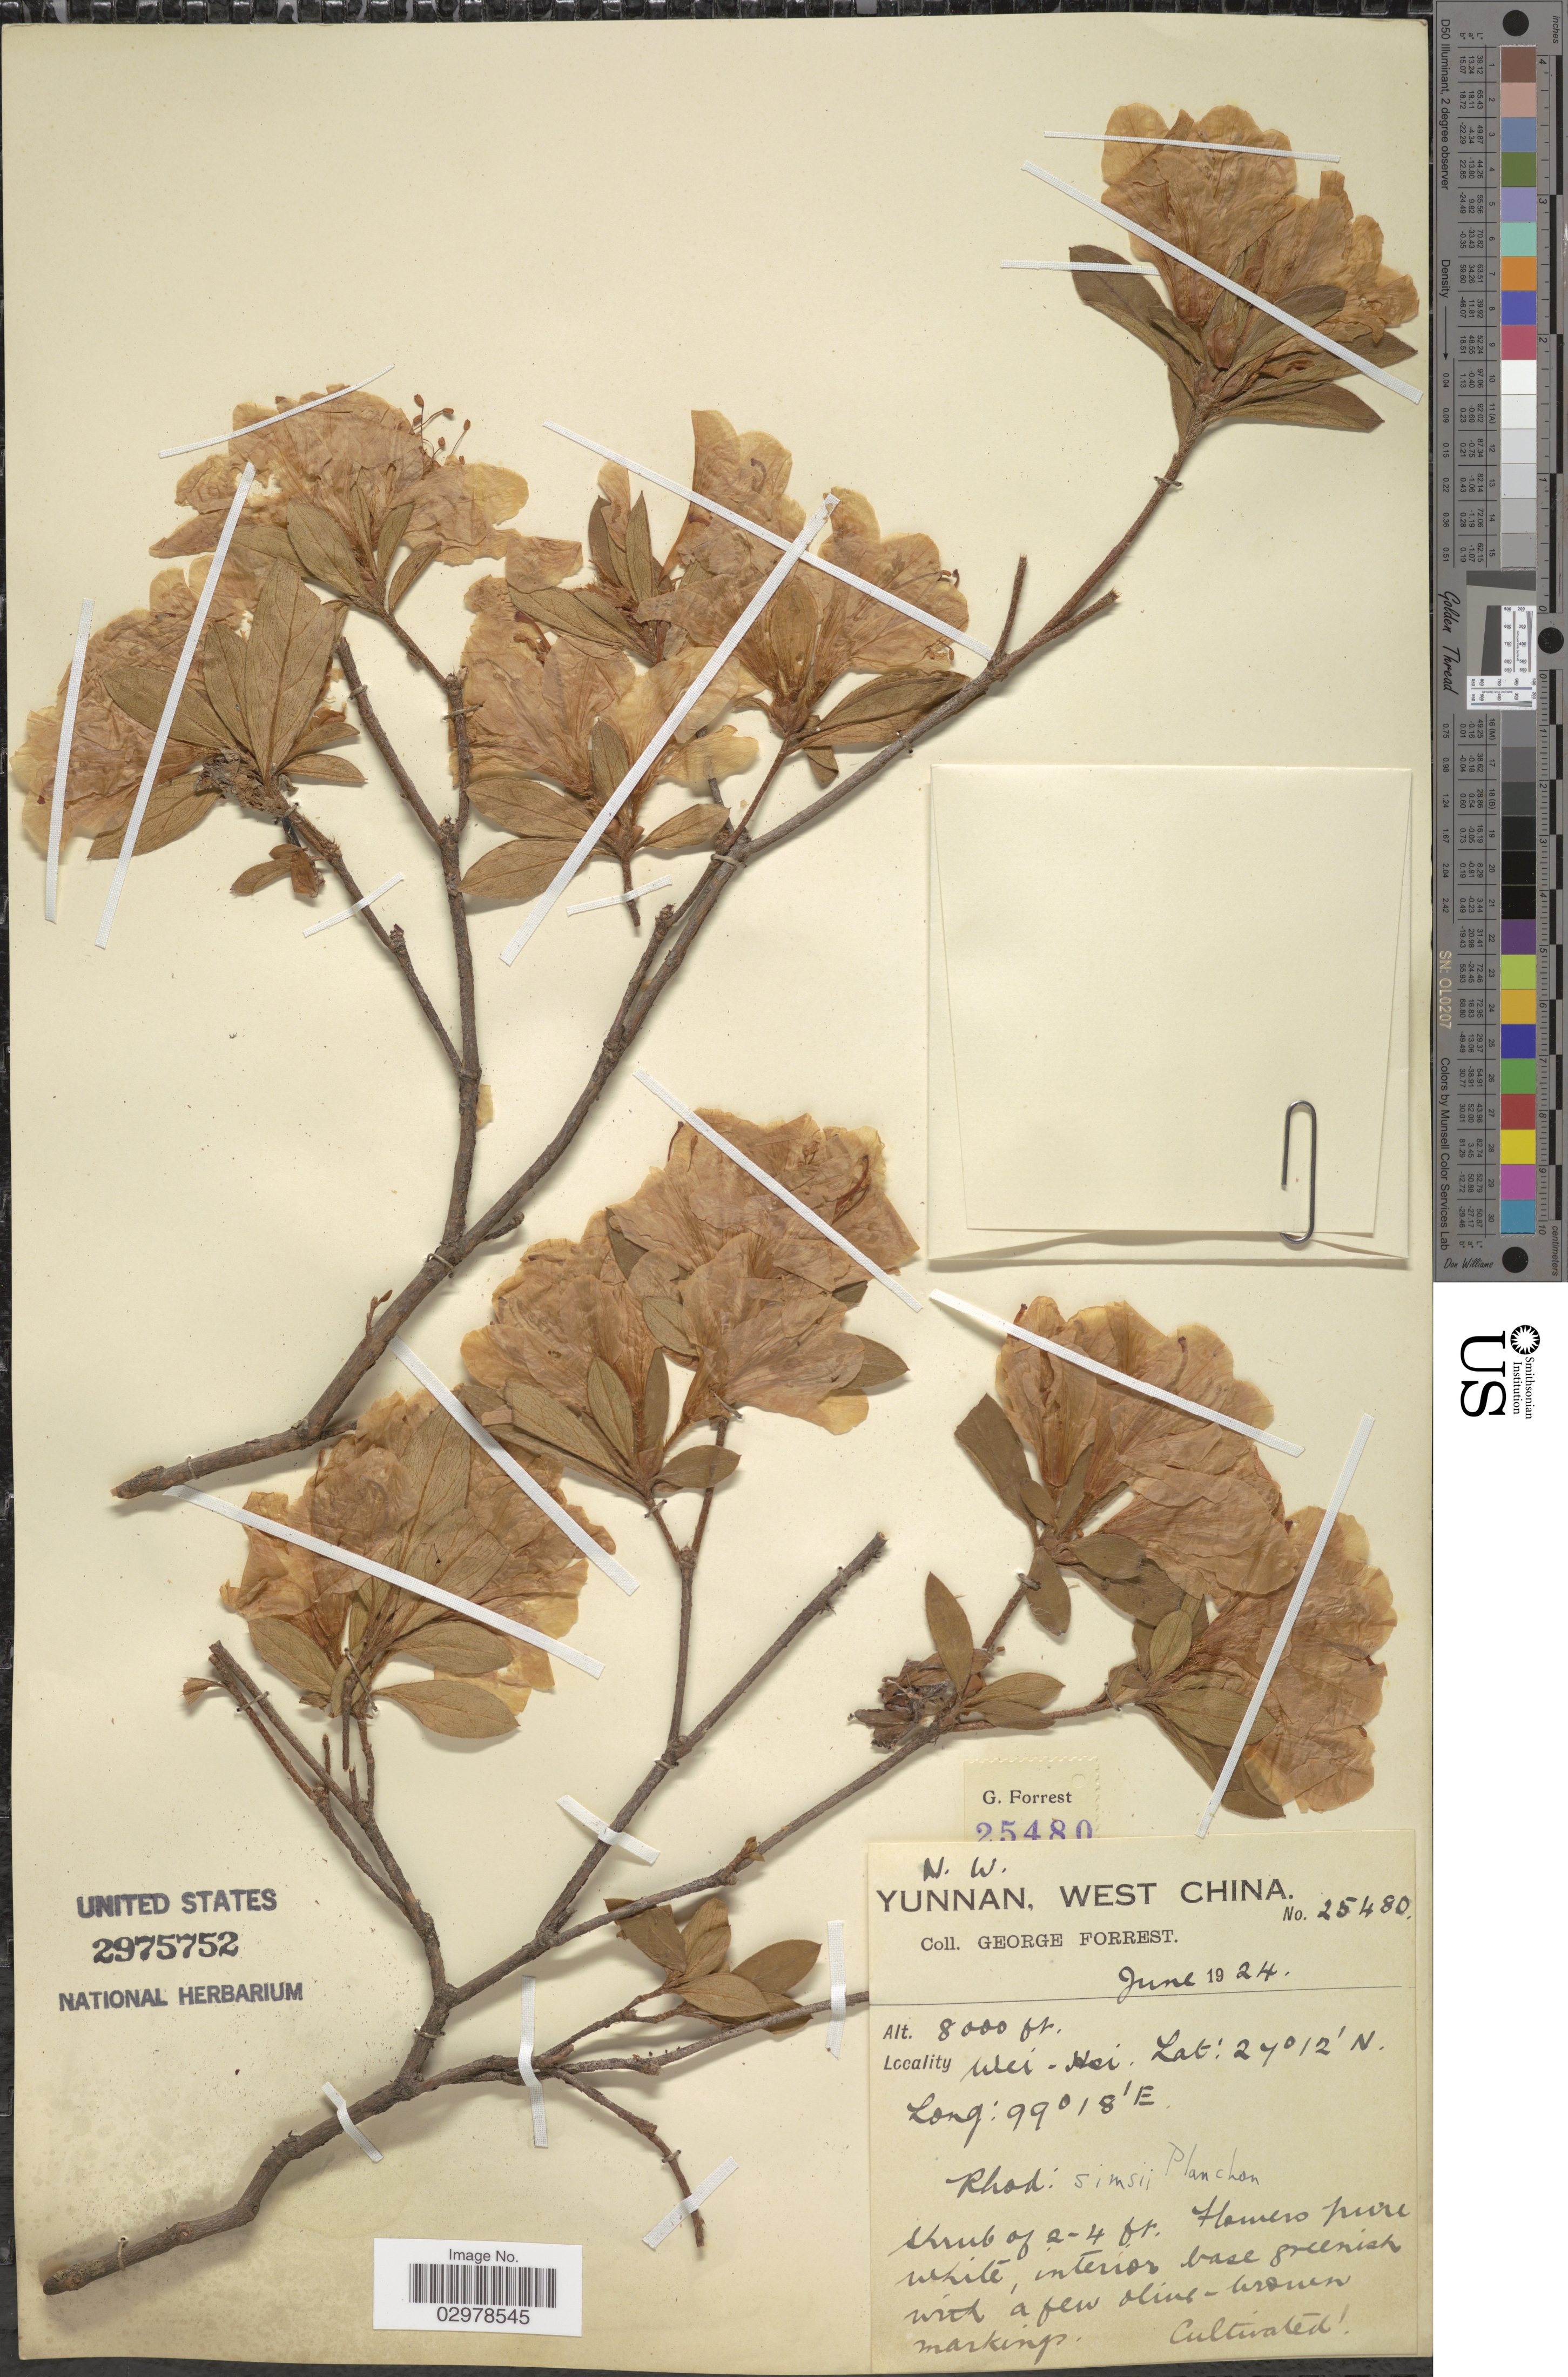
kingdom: Plantae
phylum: Tracheophyta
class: Magnoliopsida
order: Ericales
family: Ericaceae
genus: Rhododendron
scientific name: Rhododendron simsii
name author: Planch.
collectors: G. Forrest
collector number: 25480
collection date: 1924-06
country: China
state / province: Yunnan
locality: N.W. Yunnan, West China. Wei-Hsi.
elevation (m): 2438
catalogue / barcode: US 2975752